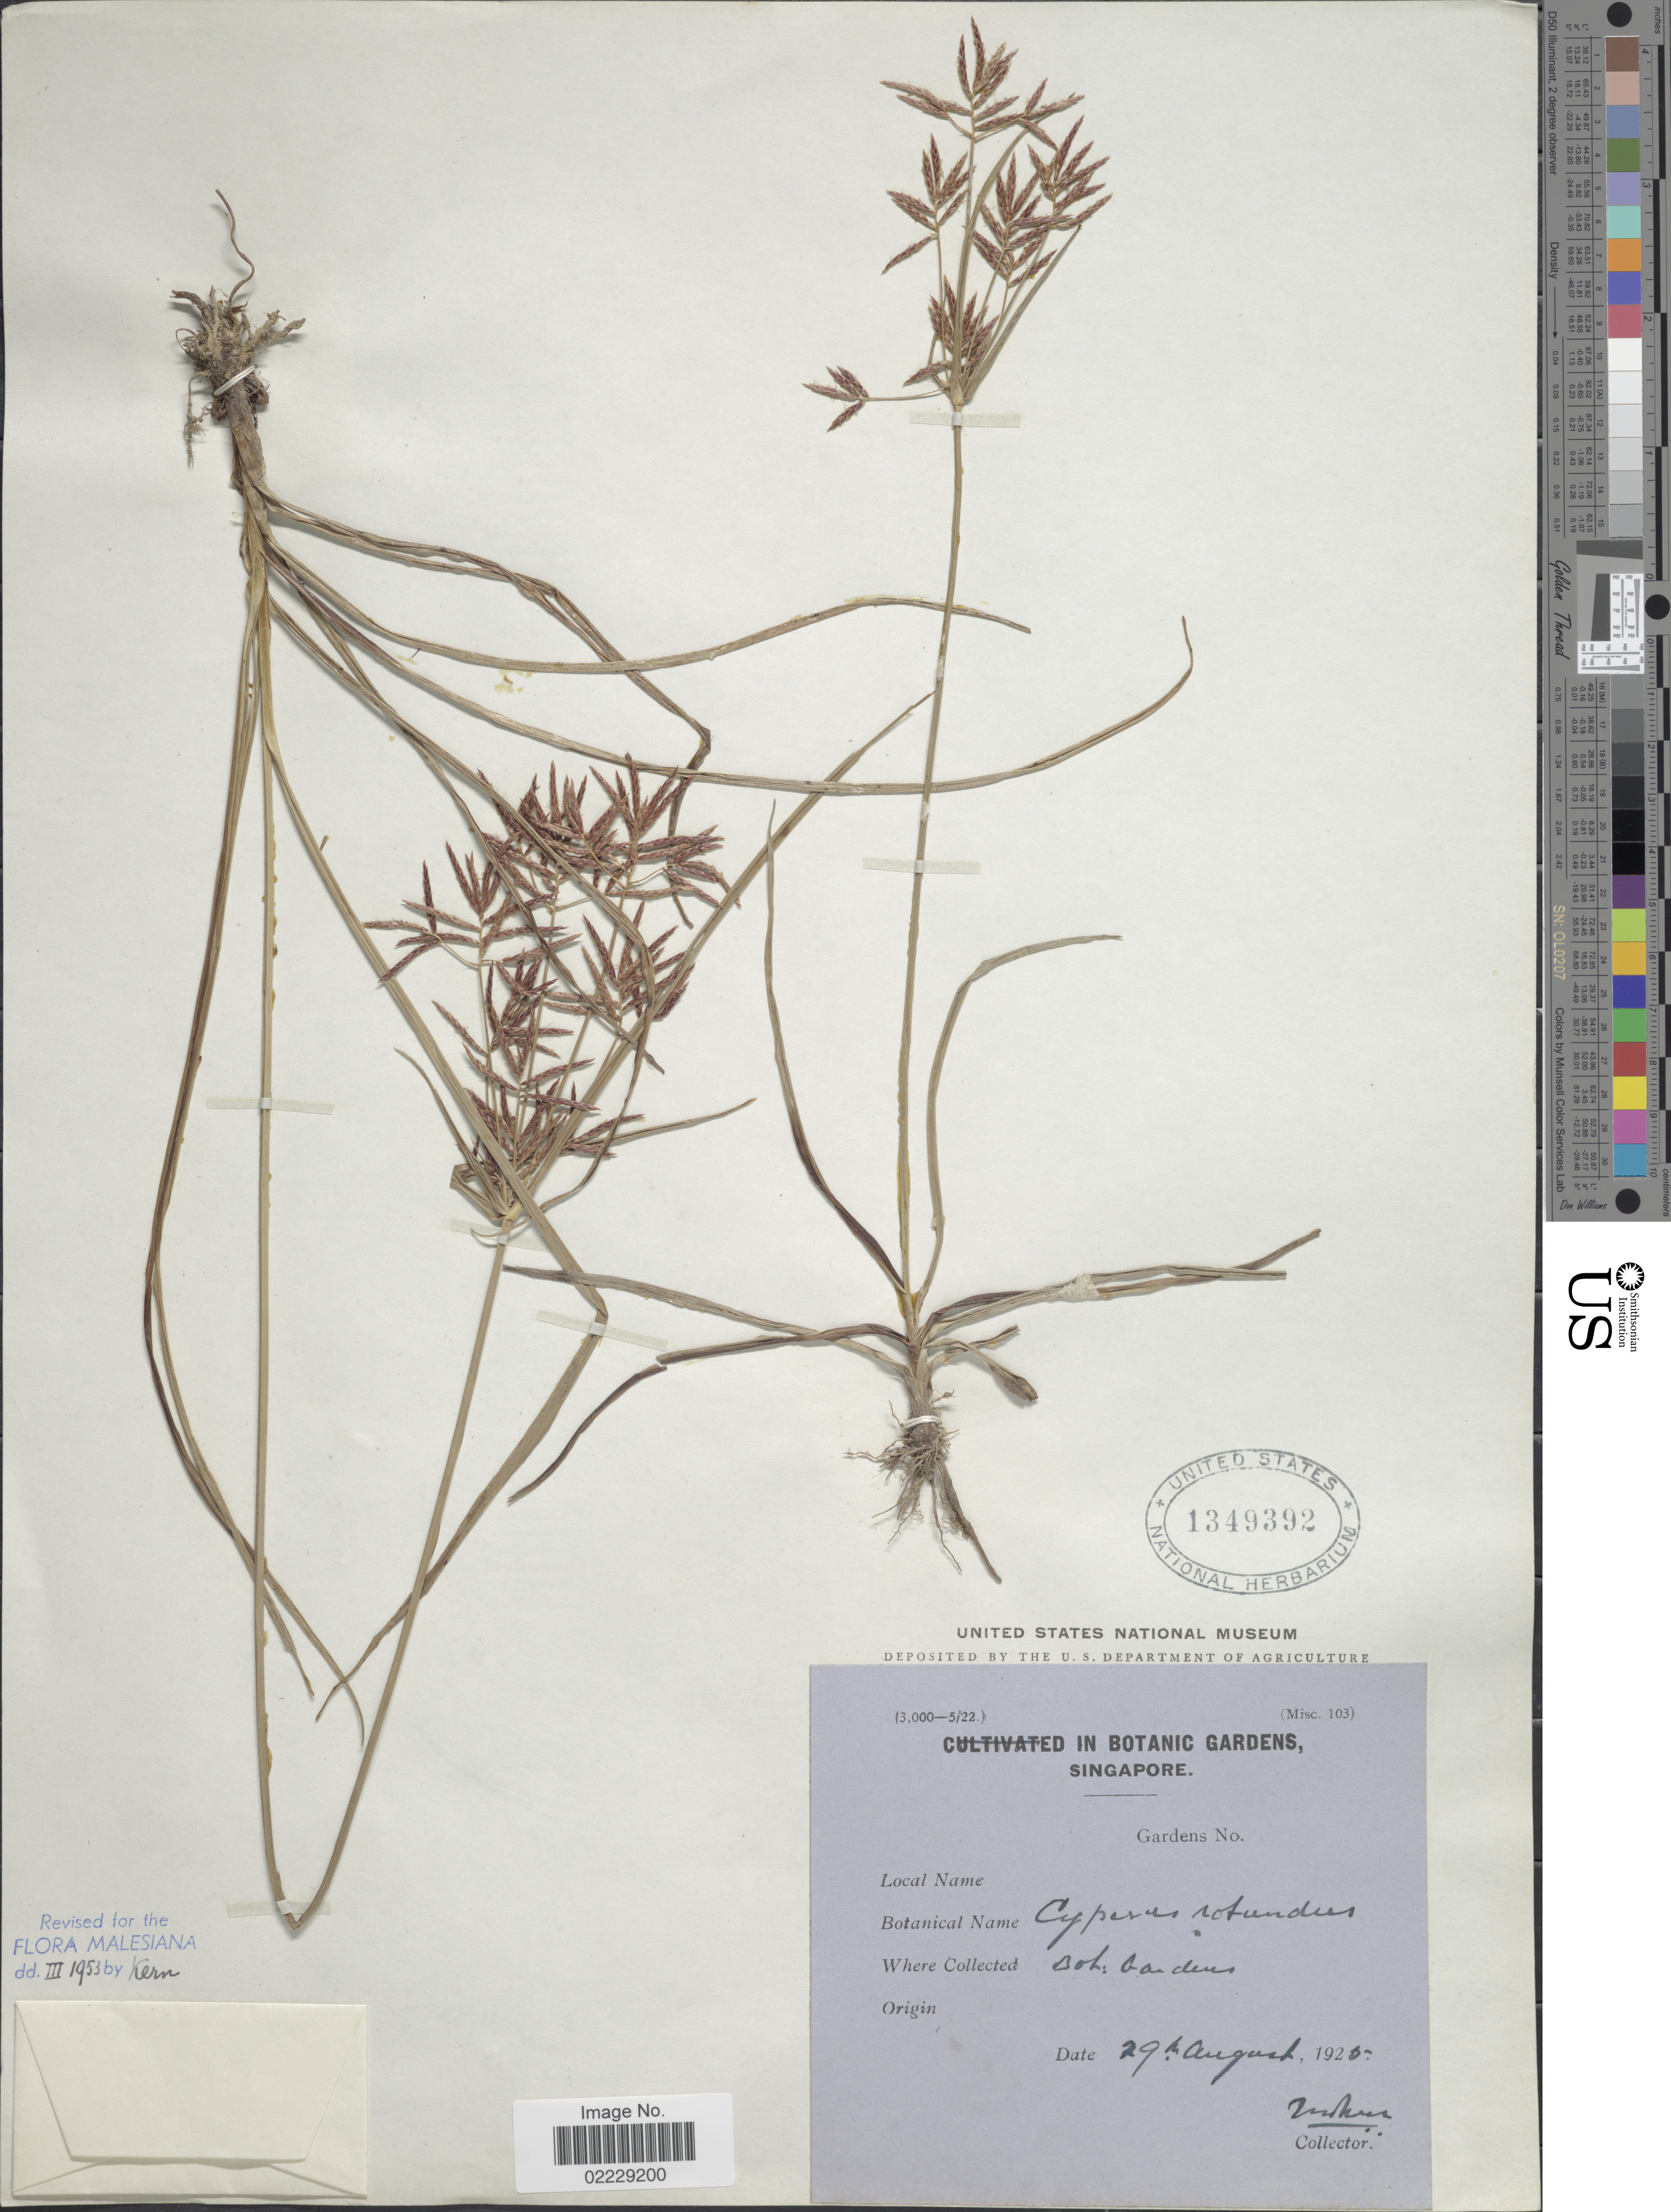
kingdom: Plantae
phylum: Tracheophyta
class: Liliopsida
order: Poales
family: Cyperaceae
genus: Cyperus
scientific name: Cyperus rotundus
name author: L.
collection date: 1925-08-29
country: Singapore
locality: Botanic Gardens.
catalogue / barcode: US 1349392